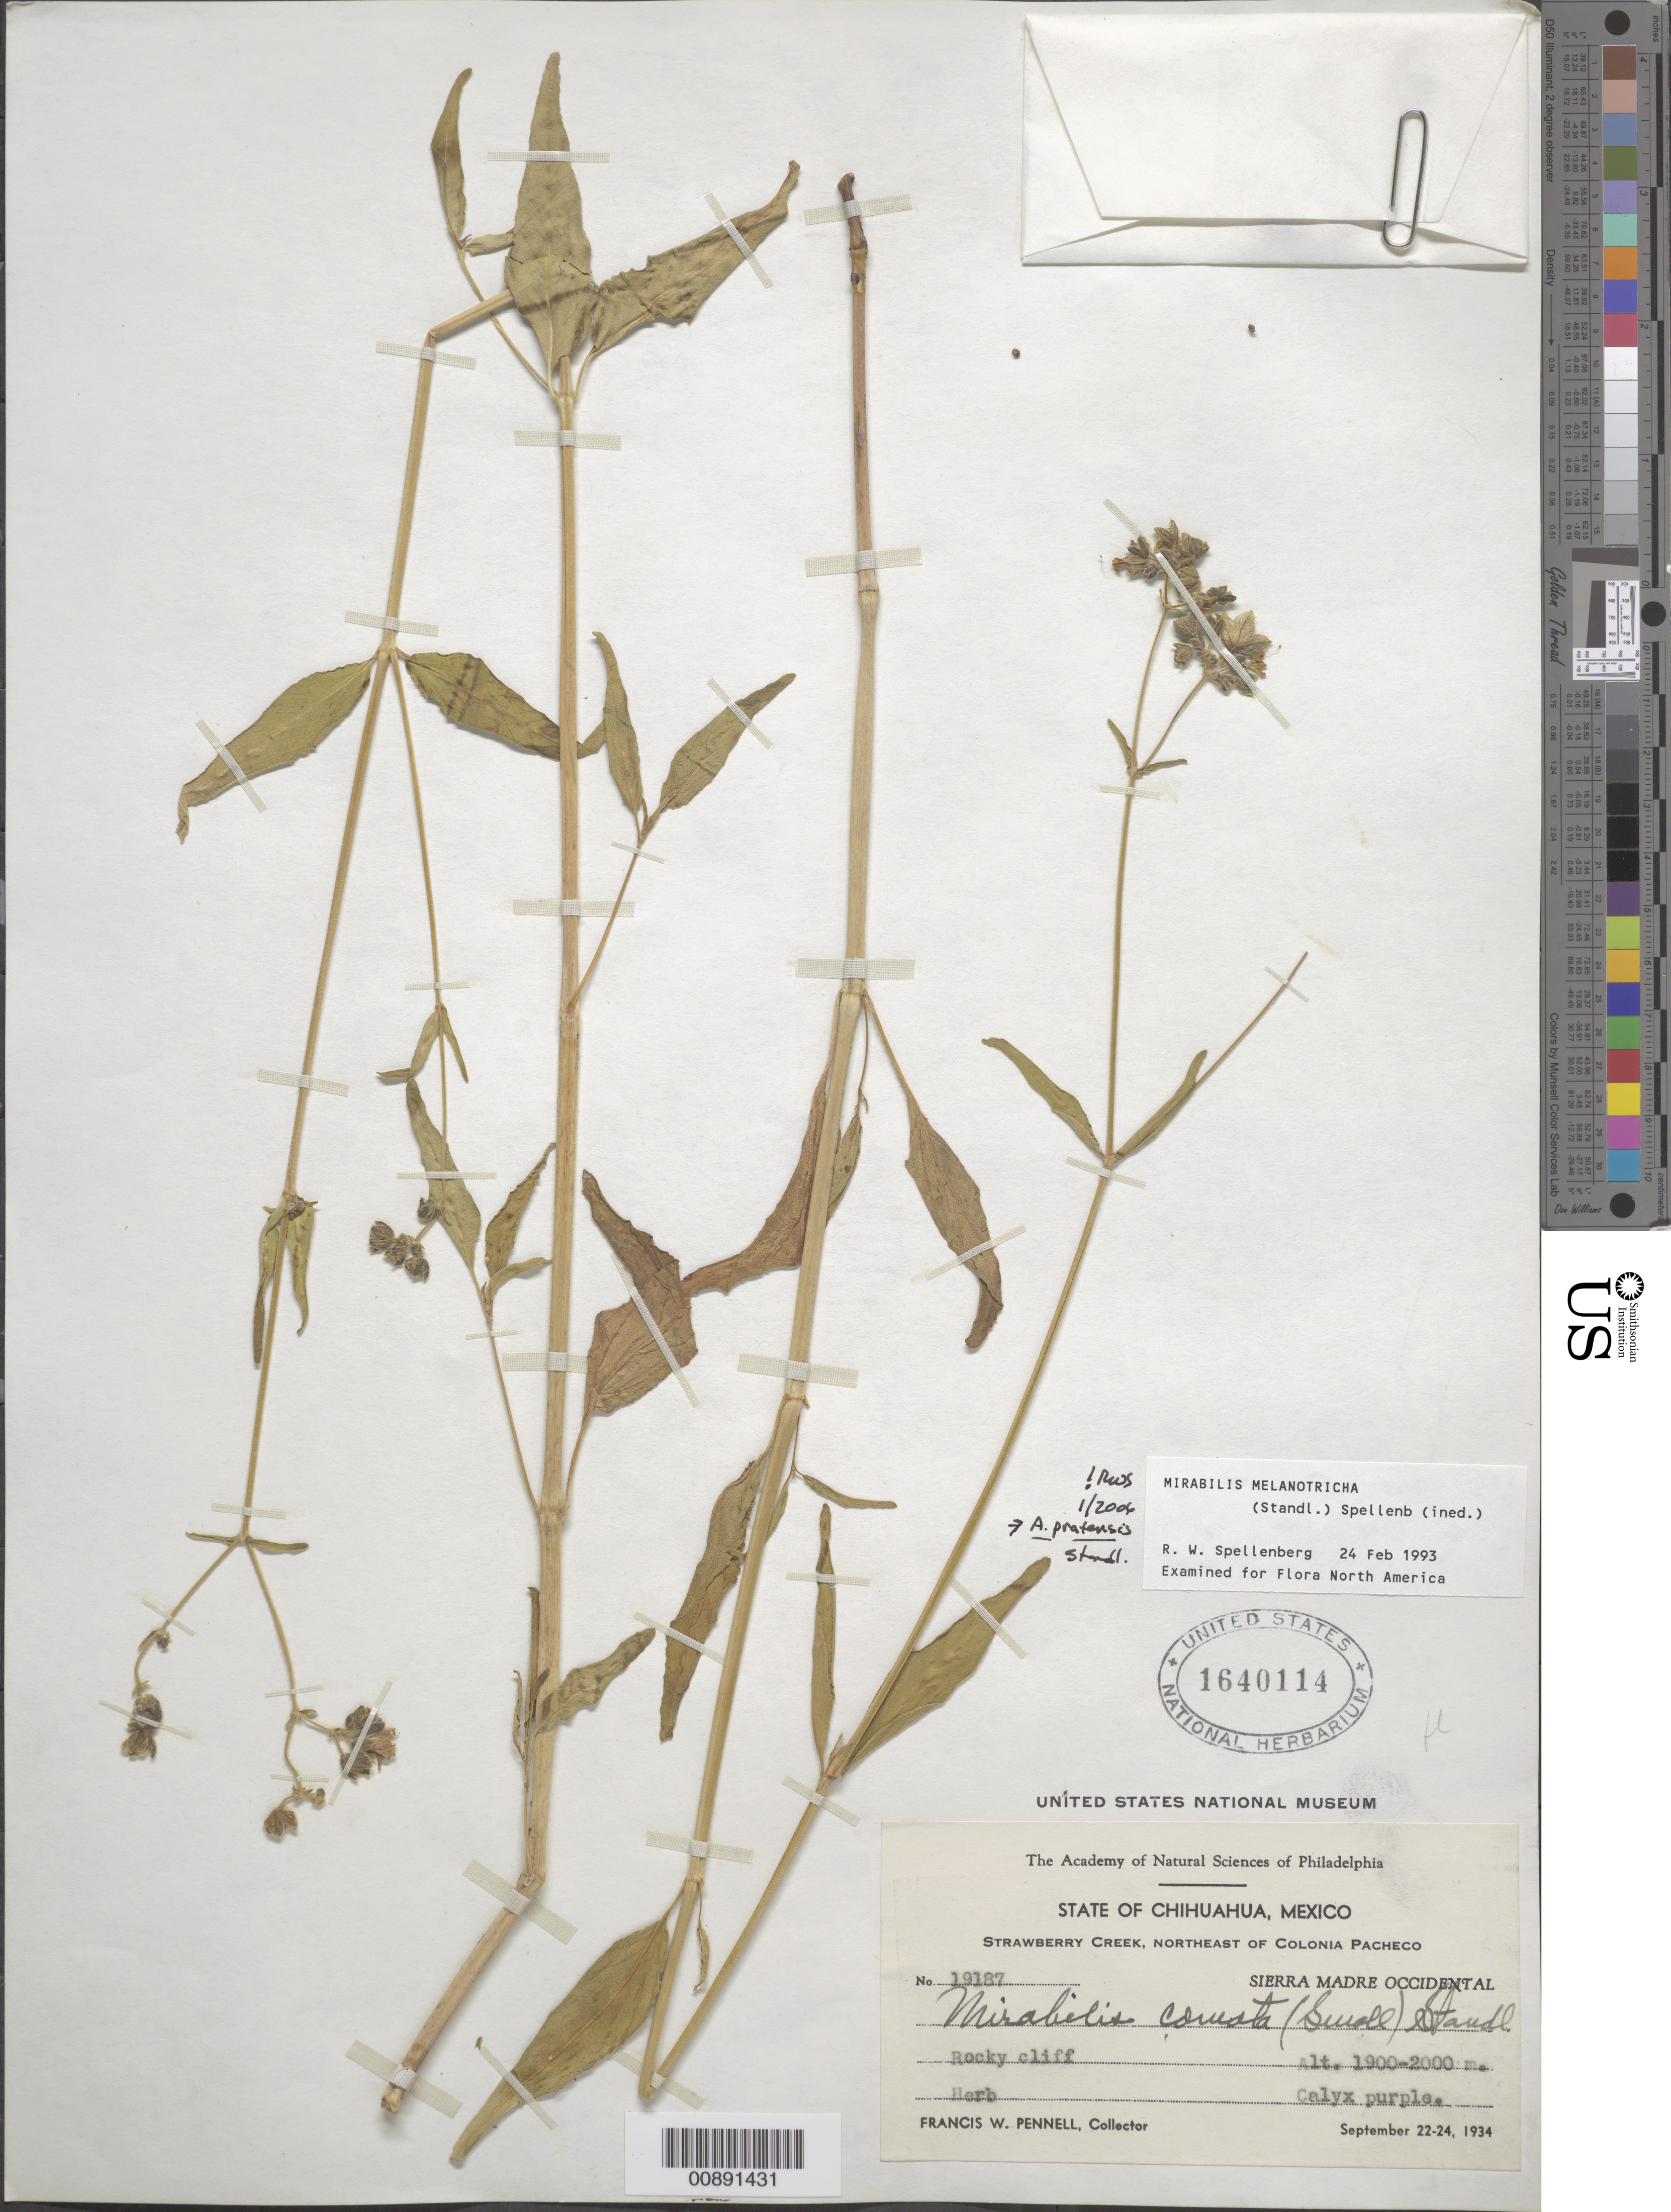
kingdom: Plantae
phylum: Tracheophyta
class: Magnoliopsida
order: Caryophyllales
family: Nyctaginaceae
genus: Mirabilis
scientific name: Mirabilis melanotricha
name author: (Standl.) Spellenb.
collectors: F. W. Pennell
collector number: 19187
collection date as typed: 22 Sep 1934 to 24 Sep 1934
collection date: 1934-09-22/1934-09-24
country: Mexico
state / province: Chihuahua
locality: Strawberry Creek, northeast of Colonia Pacheco. Sierra Madre Occidental, Chihuahua.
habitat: Rocky cliff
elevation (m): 2000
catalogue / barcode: US 1640114